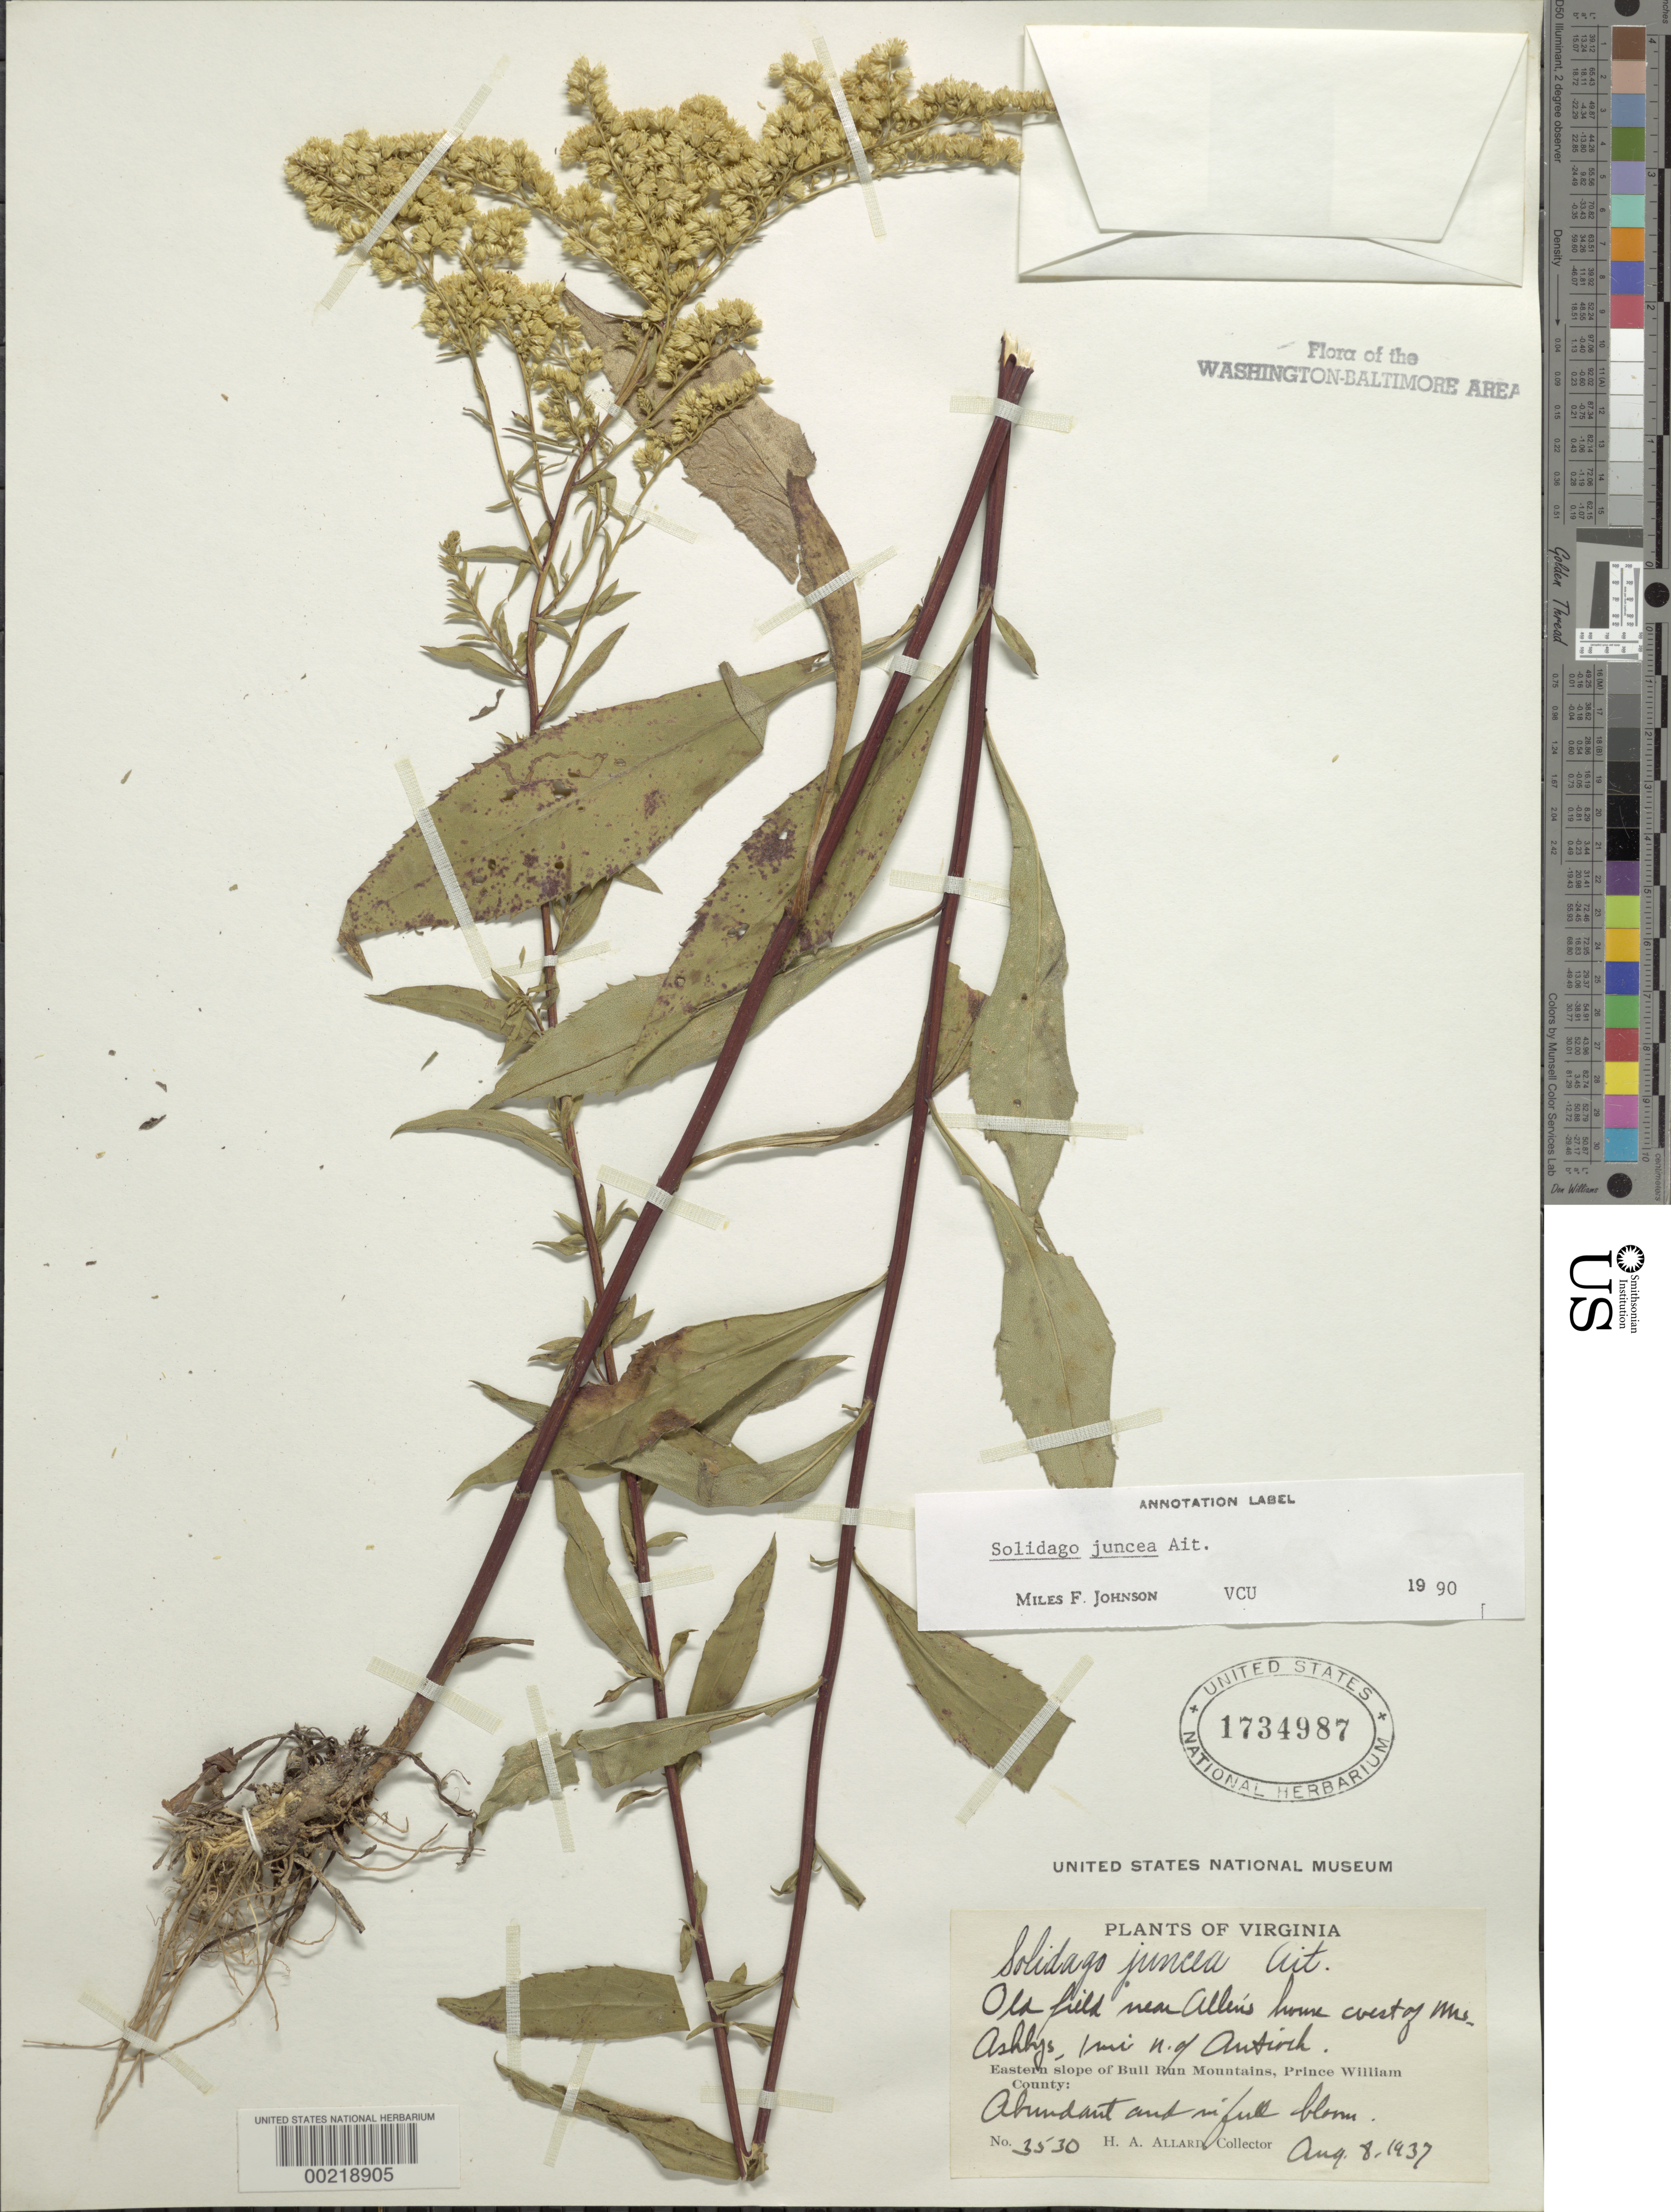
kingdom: Plantae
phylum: Tracheophyta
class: Magnoliopsida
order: Asterales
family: Asteraceae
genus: Solidago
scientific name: Solidago juncea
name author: Aiton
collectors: H. A. Allard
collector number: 35304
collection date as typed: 08 Aug 1937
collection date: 1937-08-08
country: United States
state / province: Virginia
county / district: Prince William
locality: North of Antioch near Allens House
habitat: Old field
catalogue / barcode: US 1734987